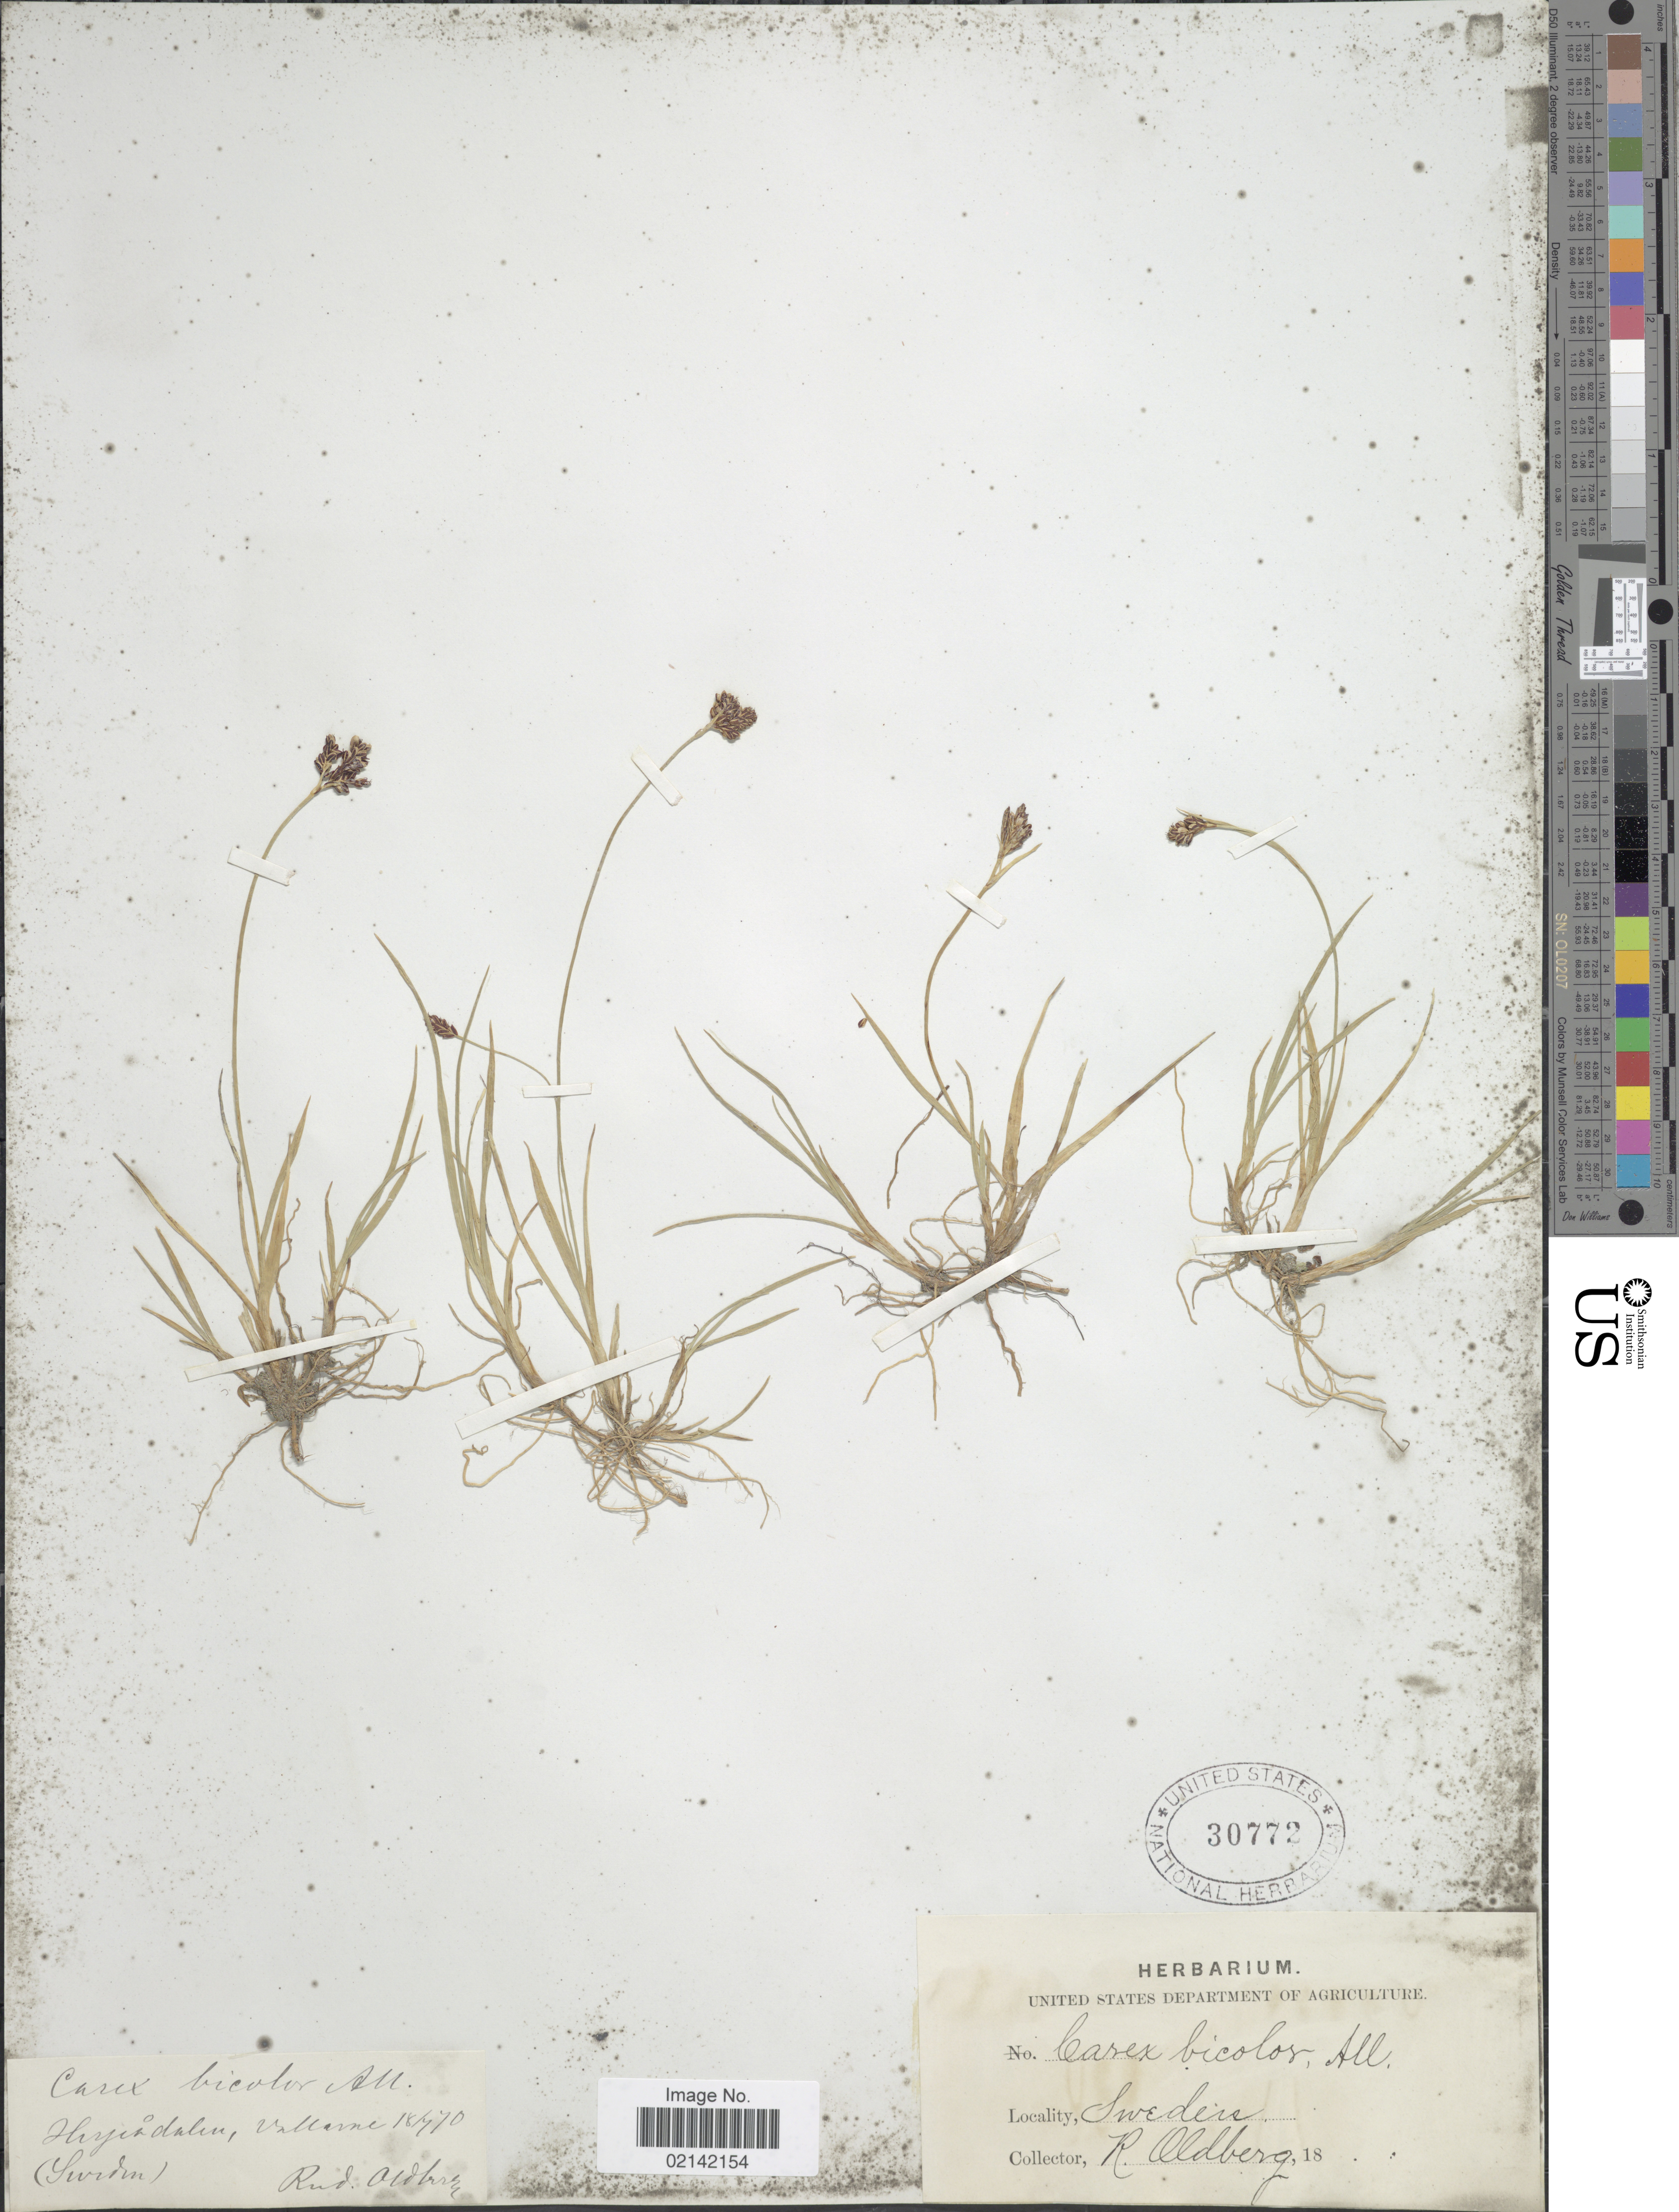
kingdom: Plantae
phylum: Tracheophyta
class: Liliopsida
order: Poales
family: Cyperaceae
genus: Carex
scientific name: Carex bicolor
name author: Bellardi ex All.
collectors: R. Oldburg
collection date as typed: Transcribed d/m/y: 18/7/70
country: Sweden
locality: Herjedalen, Vallerne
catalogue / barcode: US 30772